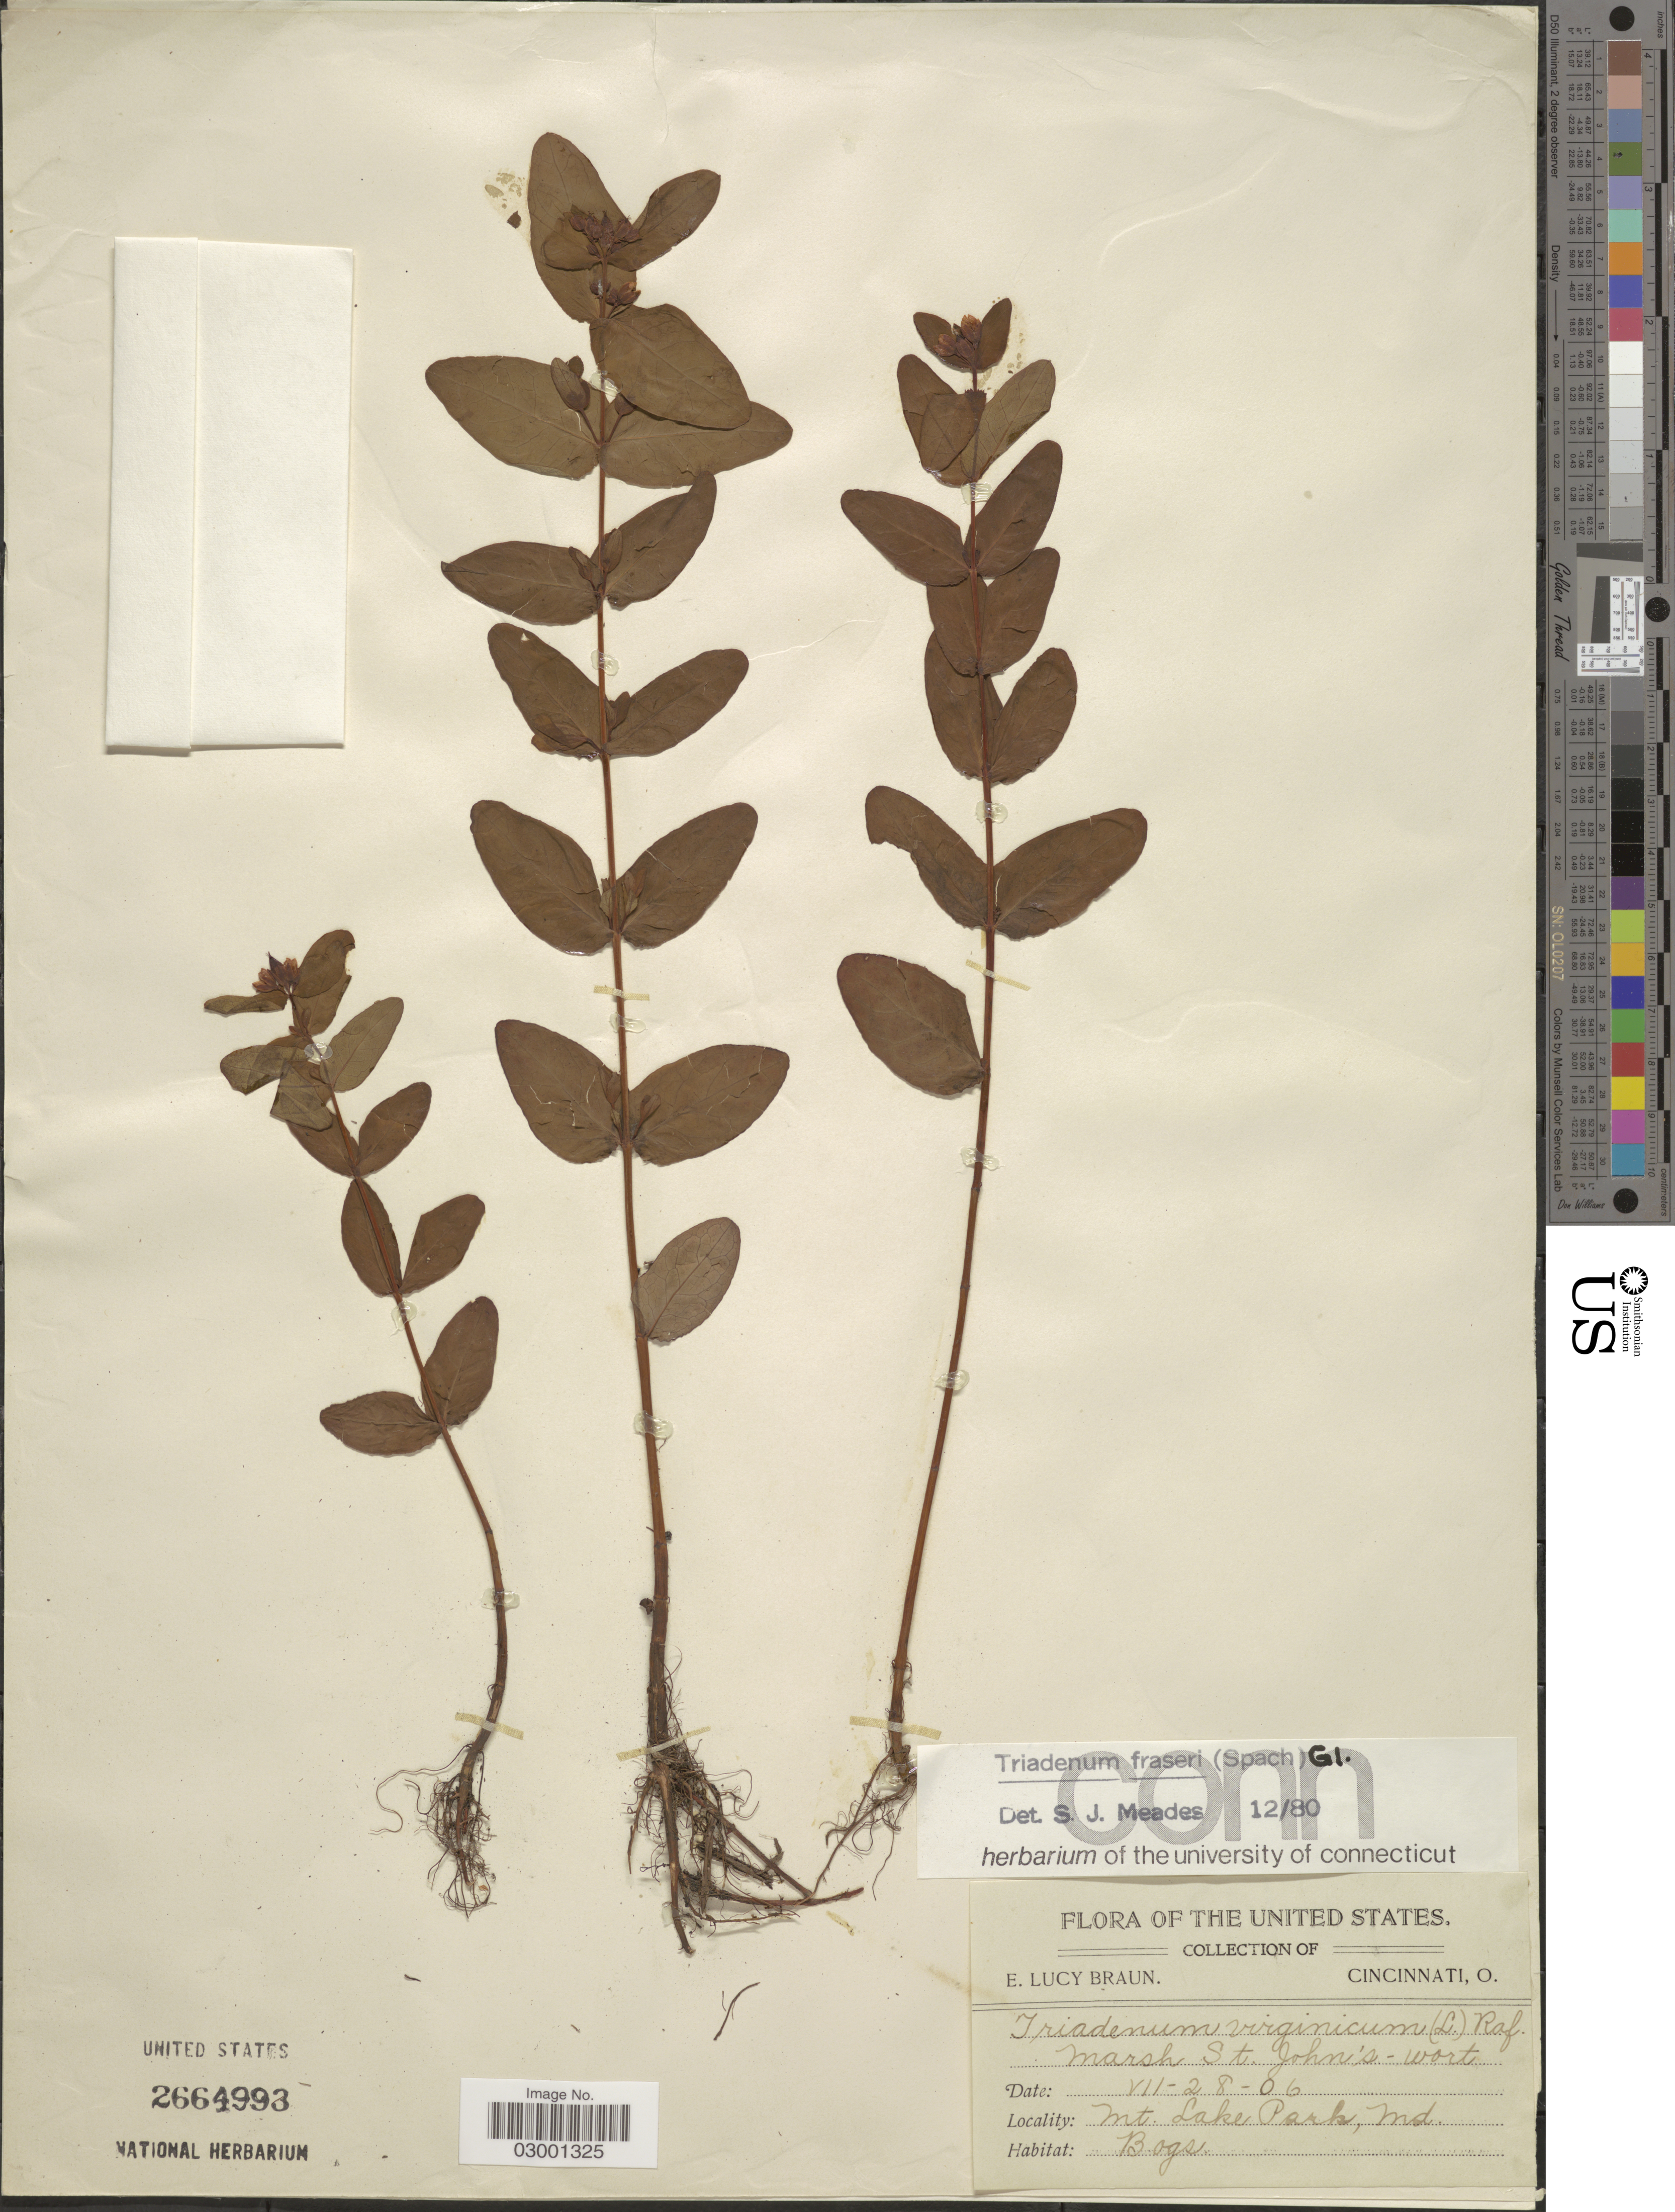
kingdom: Plantae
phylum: Tracheophyta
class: Magnoliopsida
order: Malpighiales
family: Hypericaceae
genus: Hypericum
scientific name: Hypericum fraseri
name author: Steud.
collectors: E. L. Braun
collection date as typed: Transcribed d/m/y: 28/7/6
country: United States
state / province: Maryland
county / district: Garrett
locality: Mt Lake Park.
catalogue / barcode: US 2664993